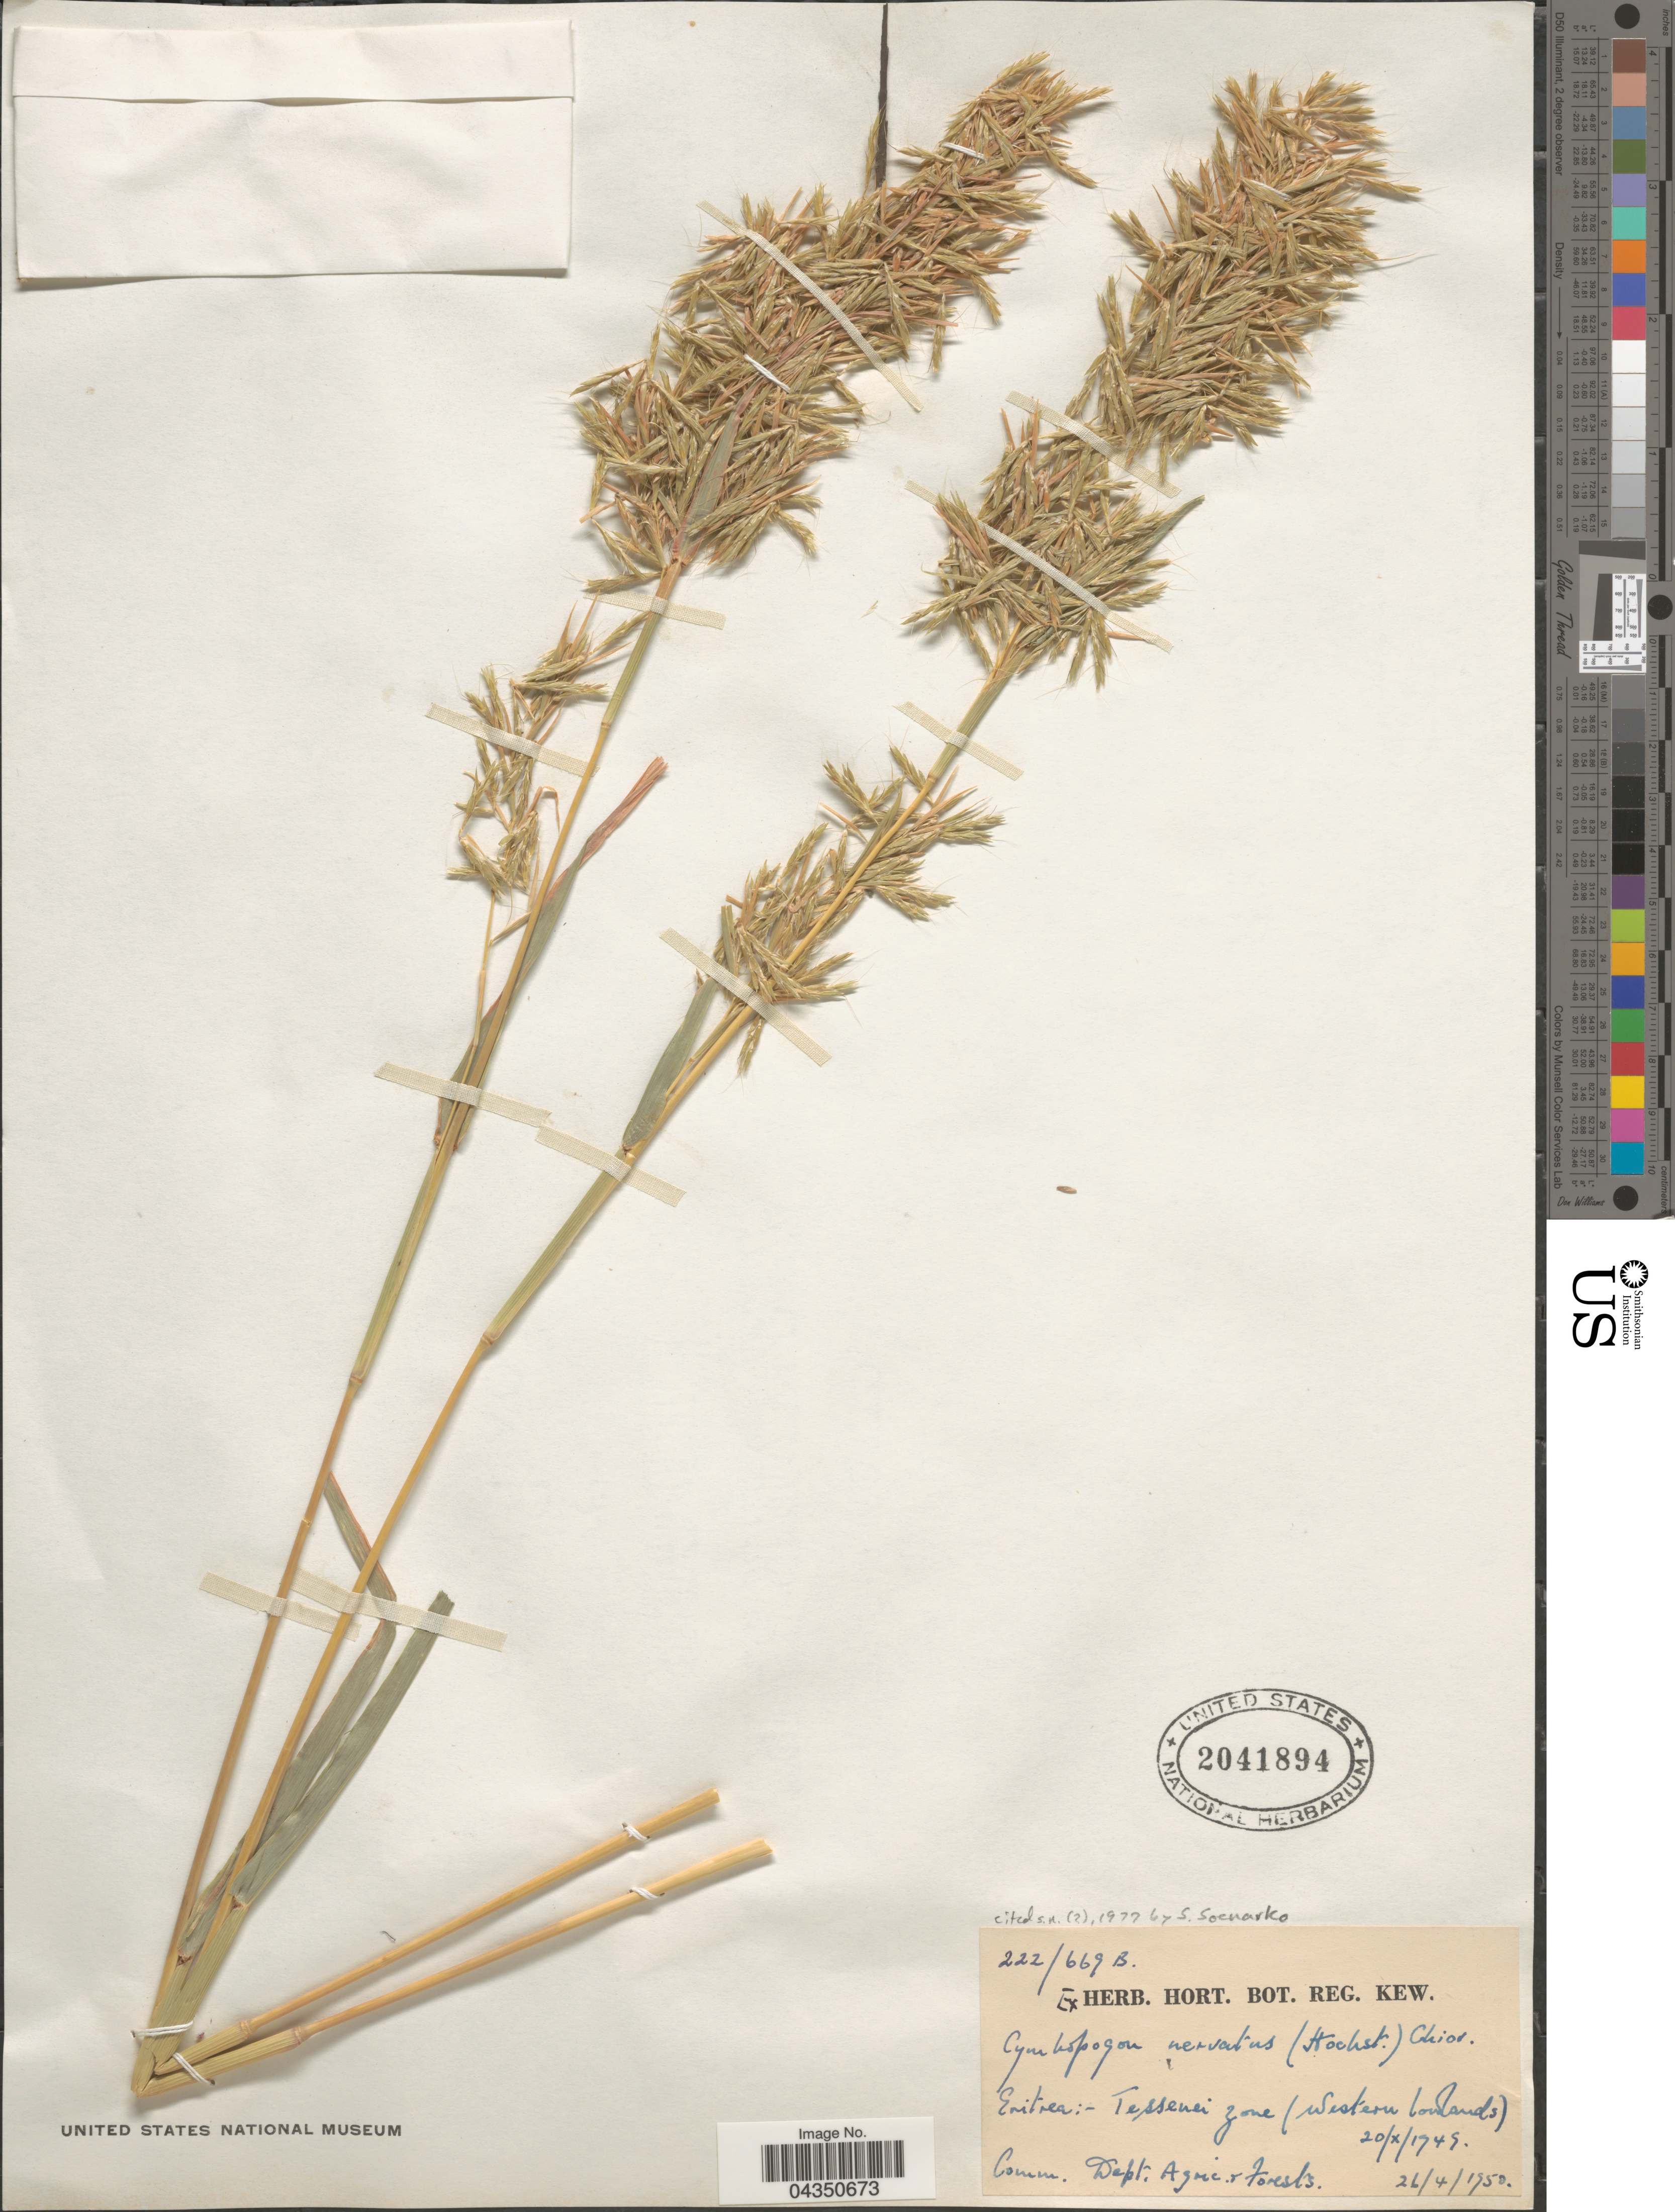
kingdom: Plantae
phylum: Tracheophyta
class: Liliopsida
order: Poales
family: Poaceae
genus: Cymbopogon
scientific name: Cymbopogon nervatus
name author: A. Camus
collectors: Ex herb. Hort. Bot. Reg. Kew.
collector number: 222/669B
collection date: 1949-10-20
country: Eritrea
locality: Tessenei Zone (Western lowlands).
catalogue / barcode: US 2041894